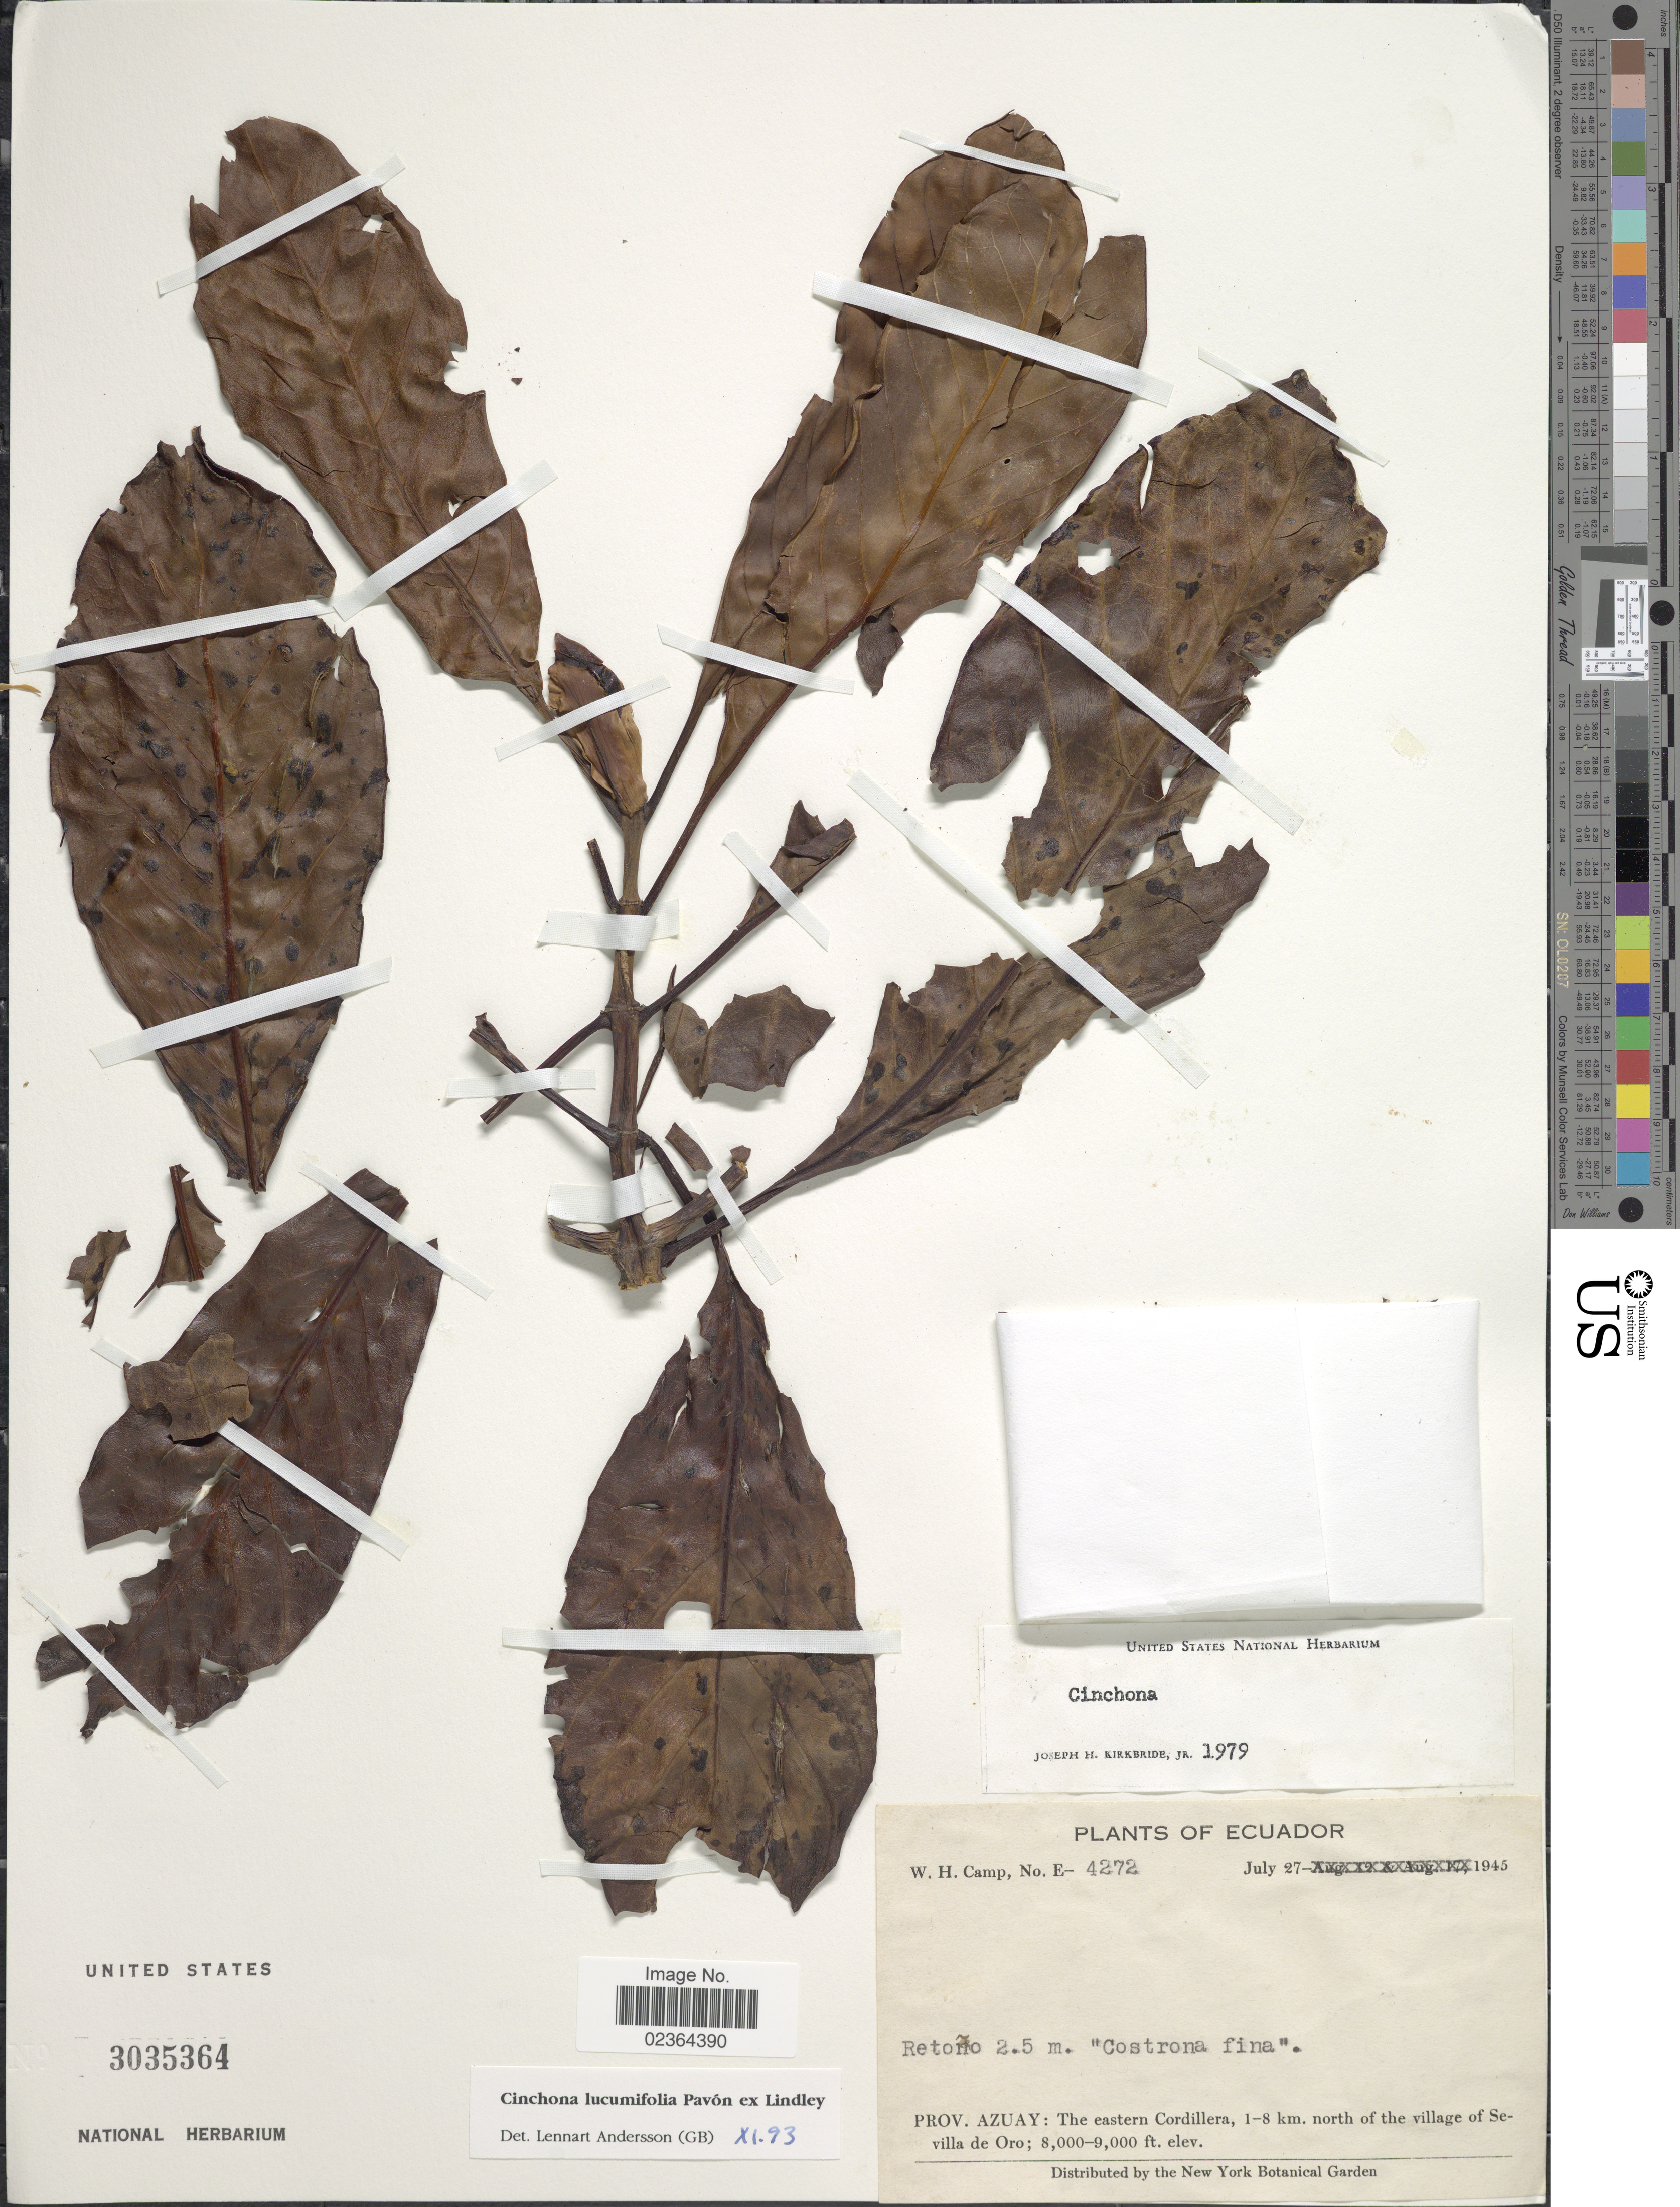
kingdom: Plantae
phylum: Tracheophyta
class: Magnoliopsida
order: Gentianales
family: Rubiaceae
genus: Cinchona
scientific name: Cinchona lucumifolia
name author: Pav. ex Lindl.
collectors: W. H. Camp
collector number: E-4272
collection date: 1945-07-27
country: Ecuador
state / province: Azuay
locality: Prov. Azuay: The eastern Cordillera, 1-8 km. north of the village of Sevilla de Oro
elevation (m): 2438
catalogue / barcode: US 3035364